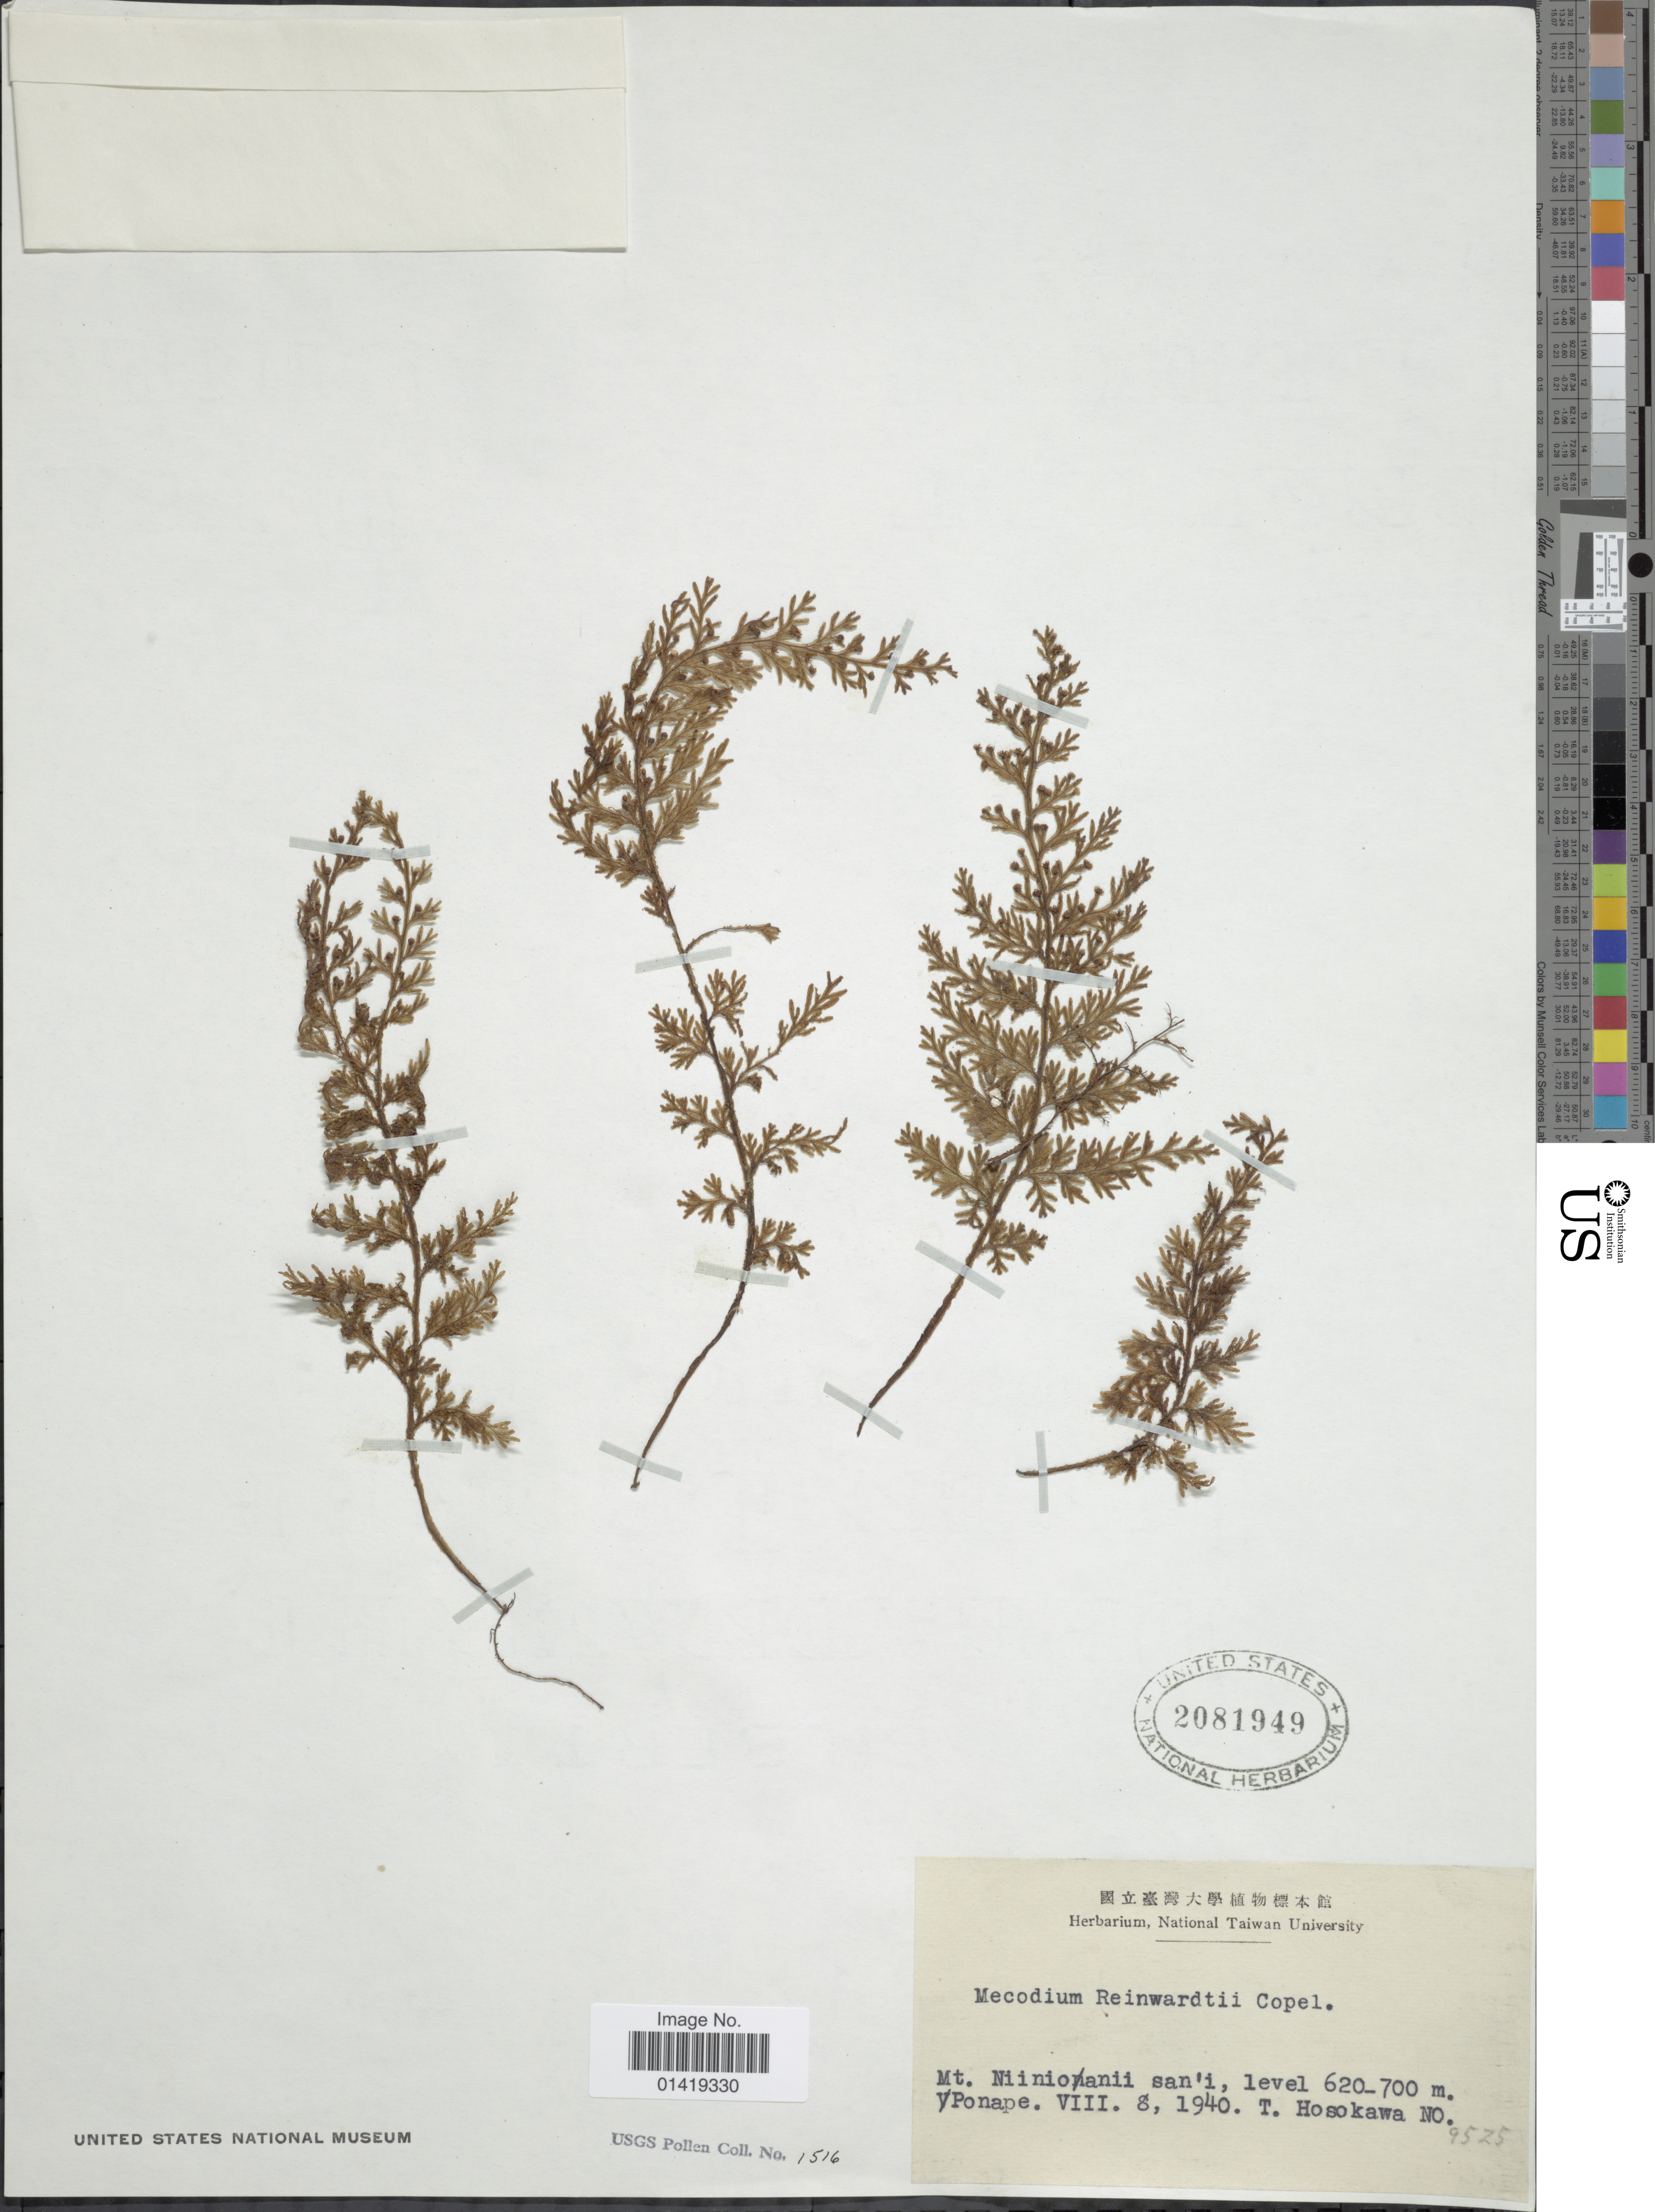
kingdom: Plantae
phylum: Tracheophyta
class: Polypodiopsida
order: Hymenophyllales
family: Hymenophyllaceae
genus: Hymenophyllum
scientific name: Hymenophyllum reinwardtii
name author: Bosch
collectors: T. Hosokawa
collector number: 9525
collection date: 1940-08-08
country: Micronesia, Federated States of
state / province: Pohnpei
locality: Mt. Niinioanii sani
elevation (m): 620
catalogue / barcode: US 2081949